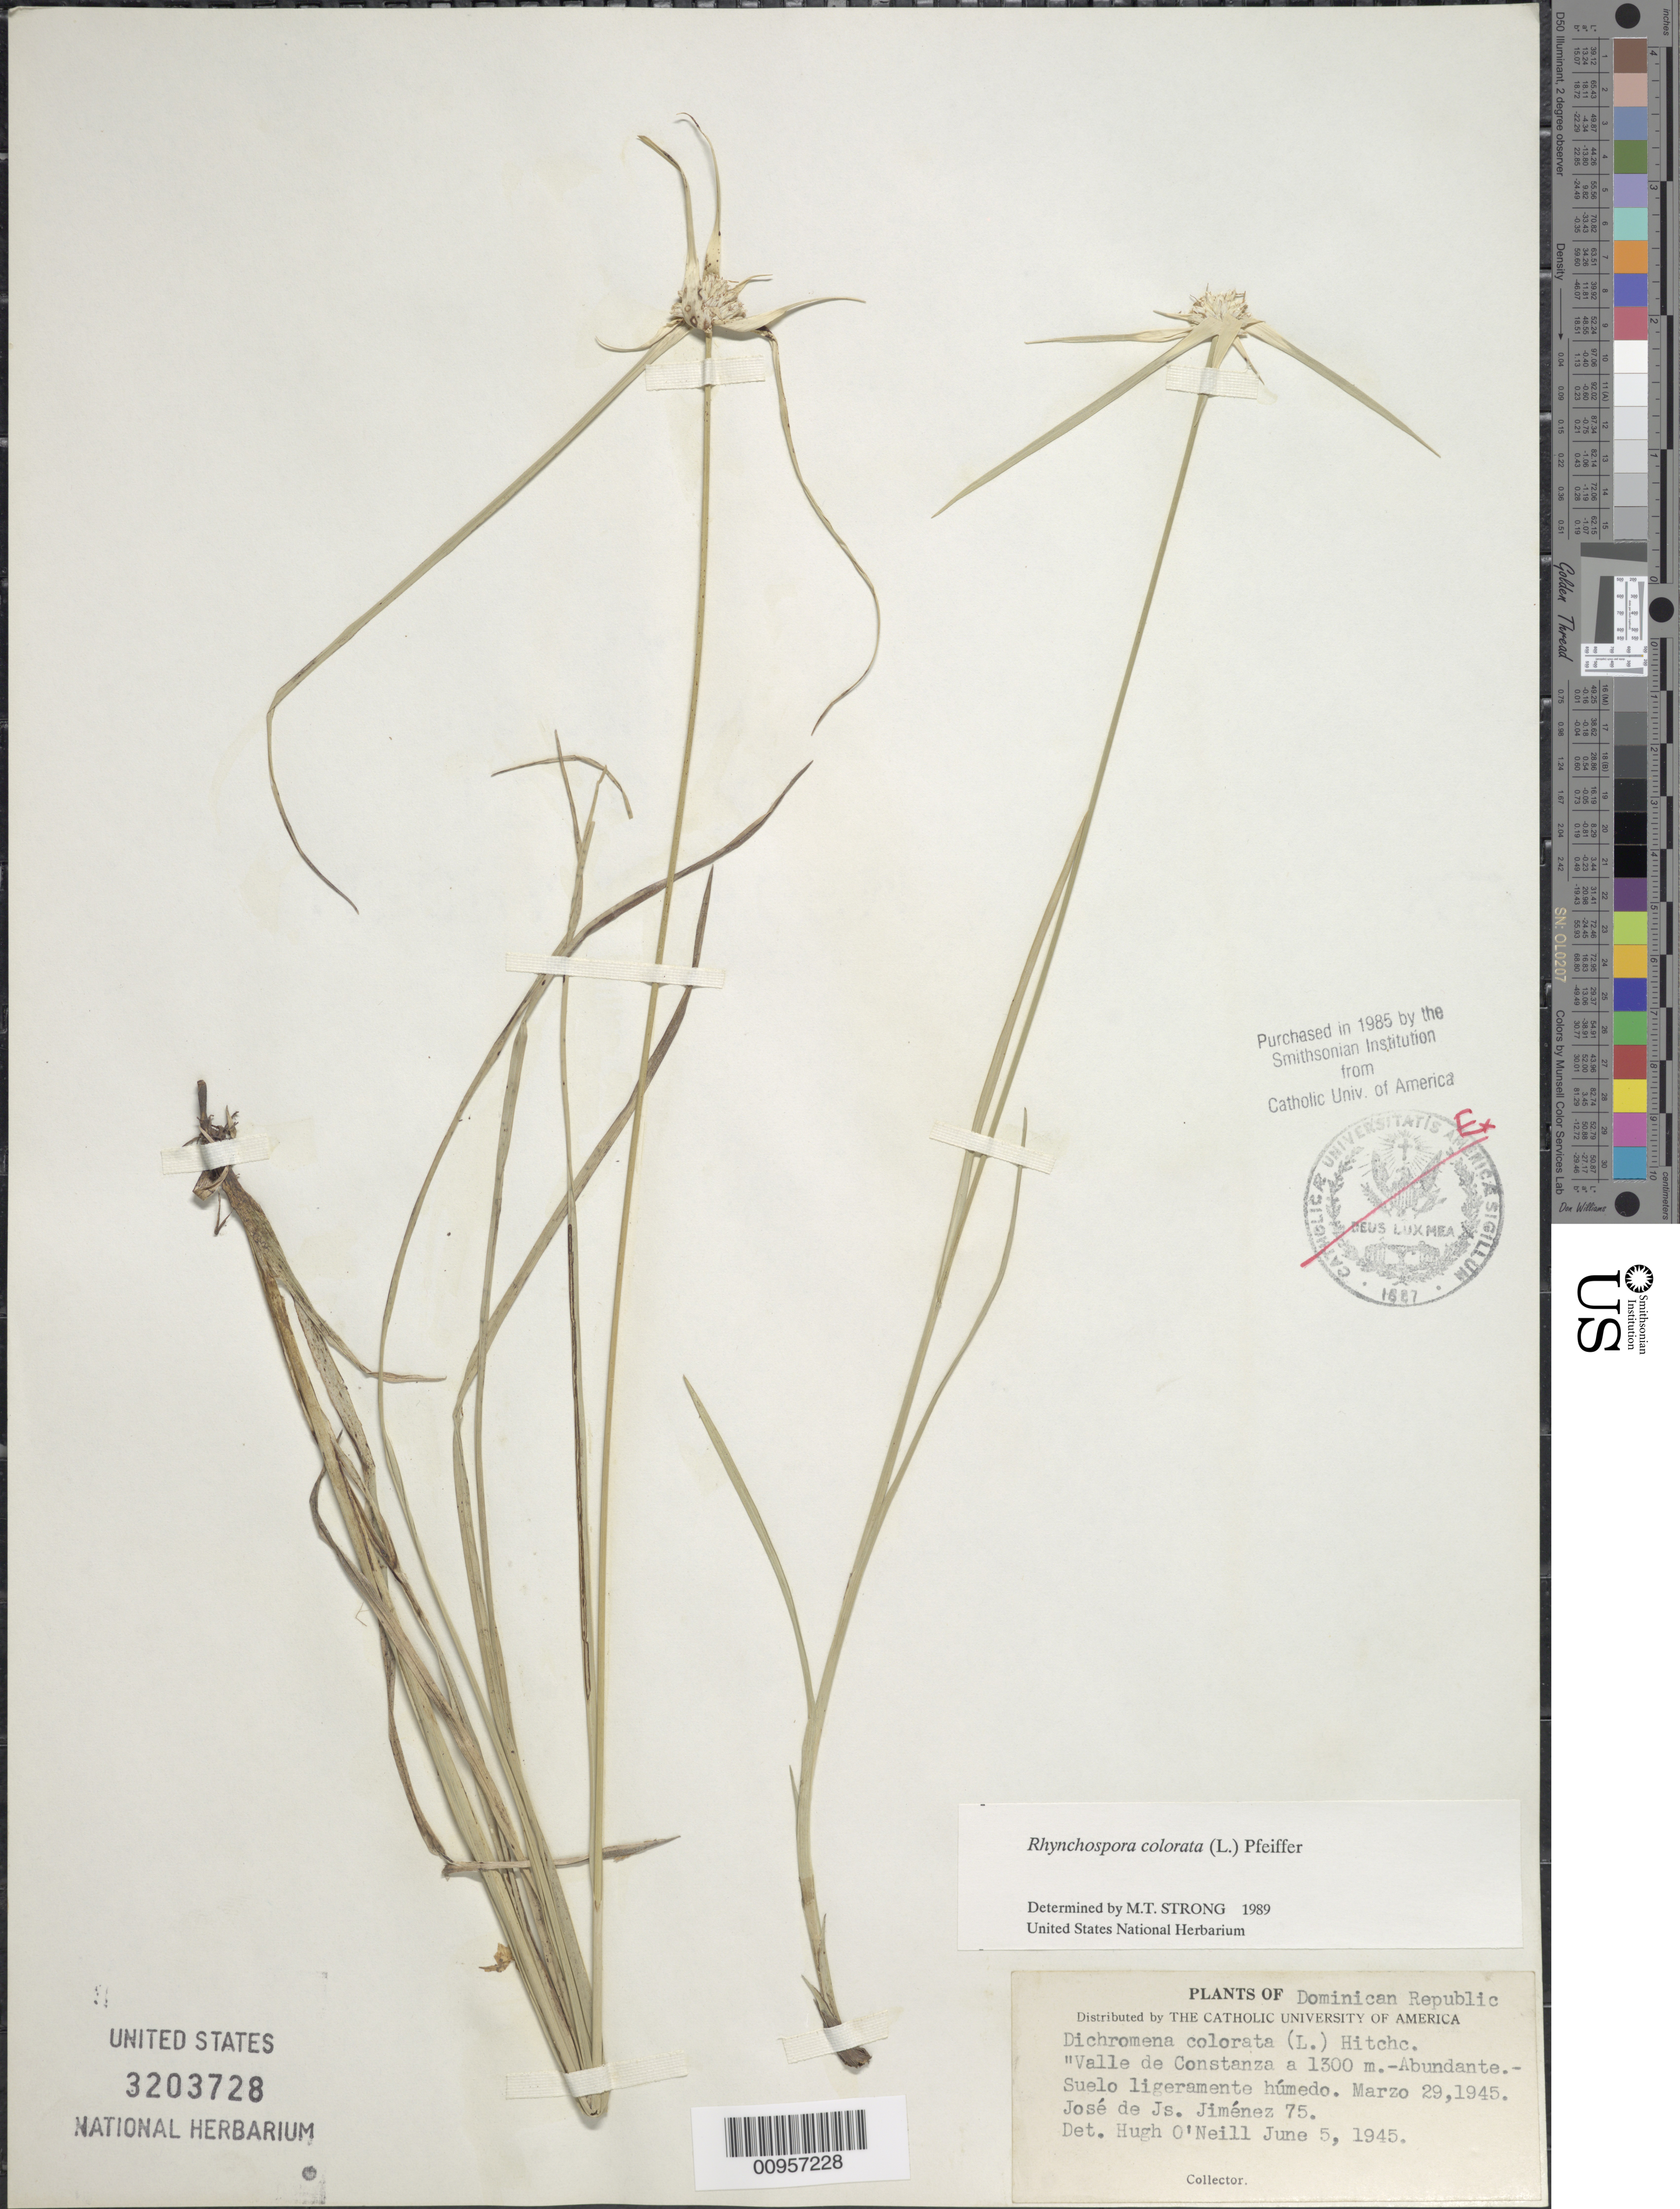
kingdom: Plantae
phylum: Tracheophyta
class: Liliopsida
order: Poales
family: Cyperaceae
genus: Rhynchospora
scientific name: Rhynchospora colorata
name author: (L.) H. Pfeiff.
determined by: Strong, M. T., (US), Smithsonian Institution - National Museum of Natural History (UNITED STATES)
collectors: J. J. Jiménez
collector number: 75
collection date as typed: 29 Mar 1945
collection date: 1945-03-29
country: Dominican Republic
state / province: La Vega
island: Hispaniola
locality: Valle de Constanza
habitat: Suelo ligeramente húmedo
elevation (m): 1300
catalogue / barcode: US 3203728